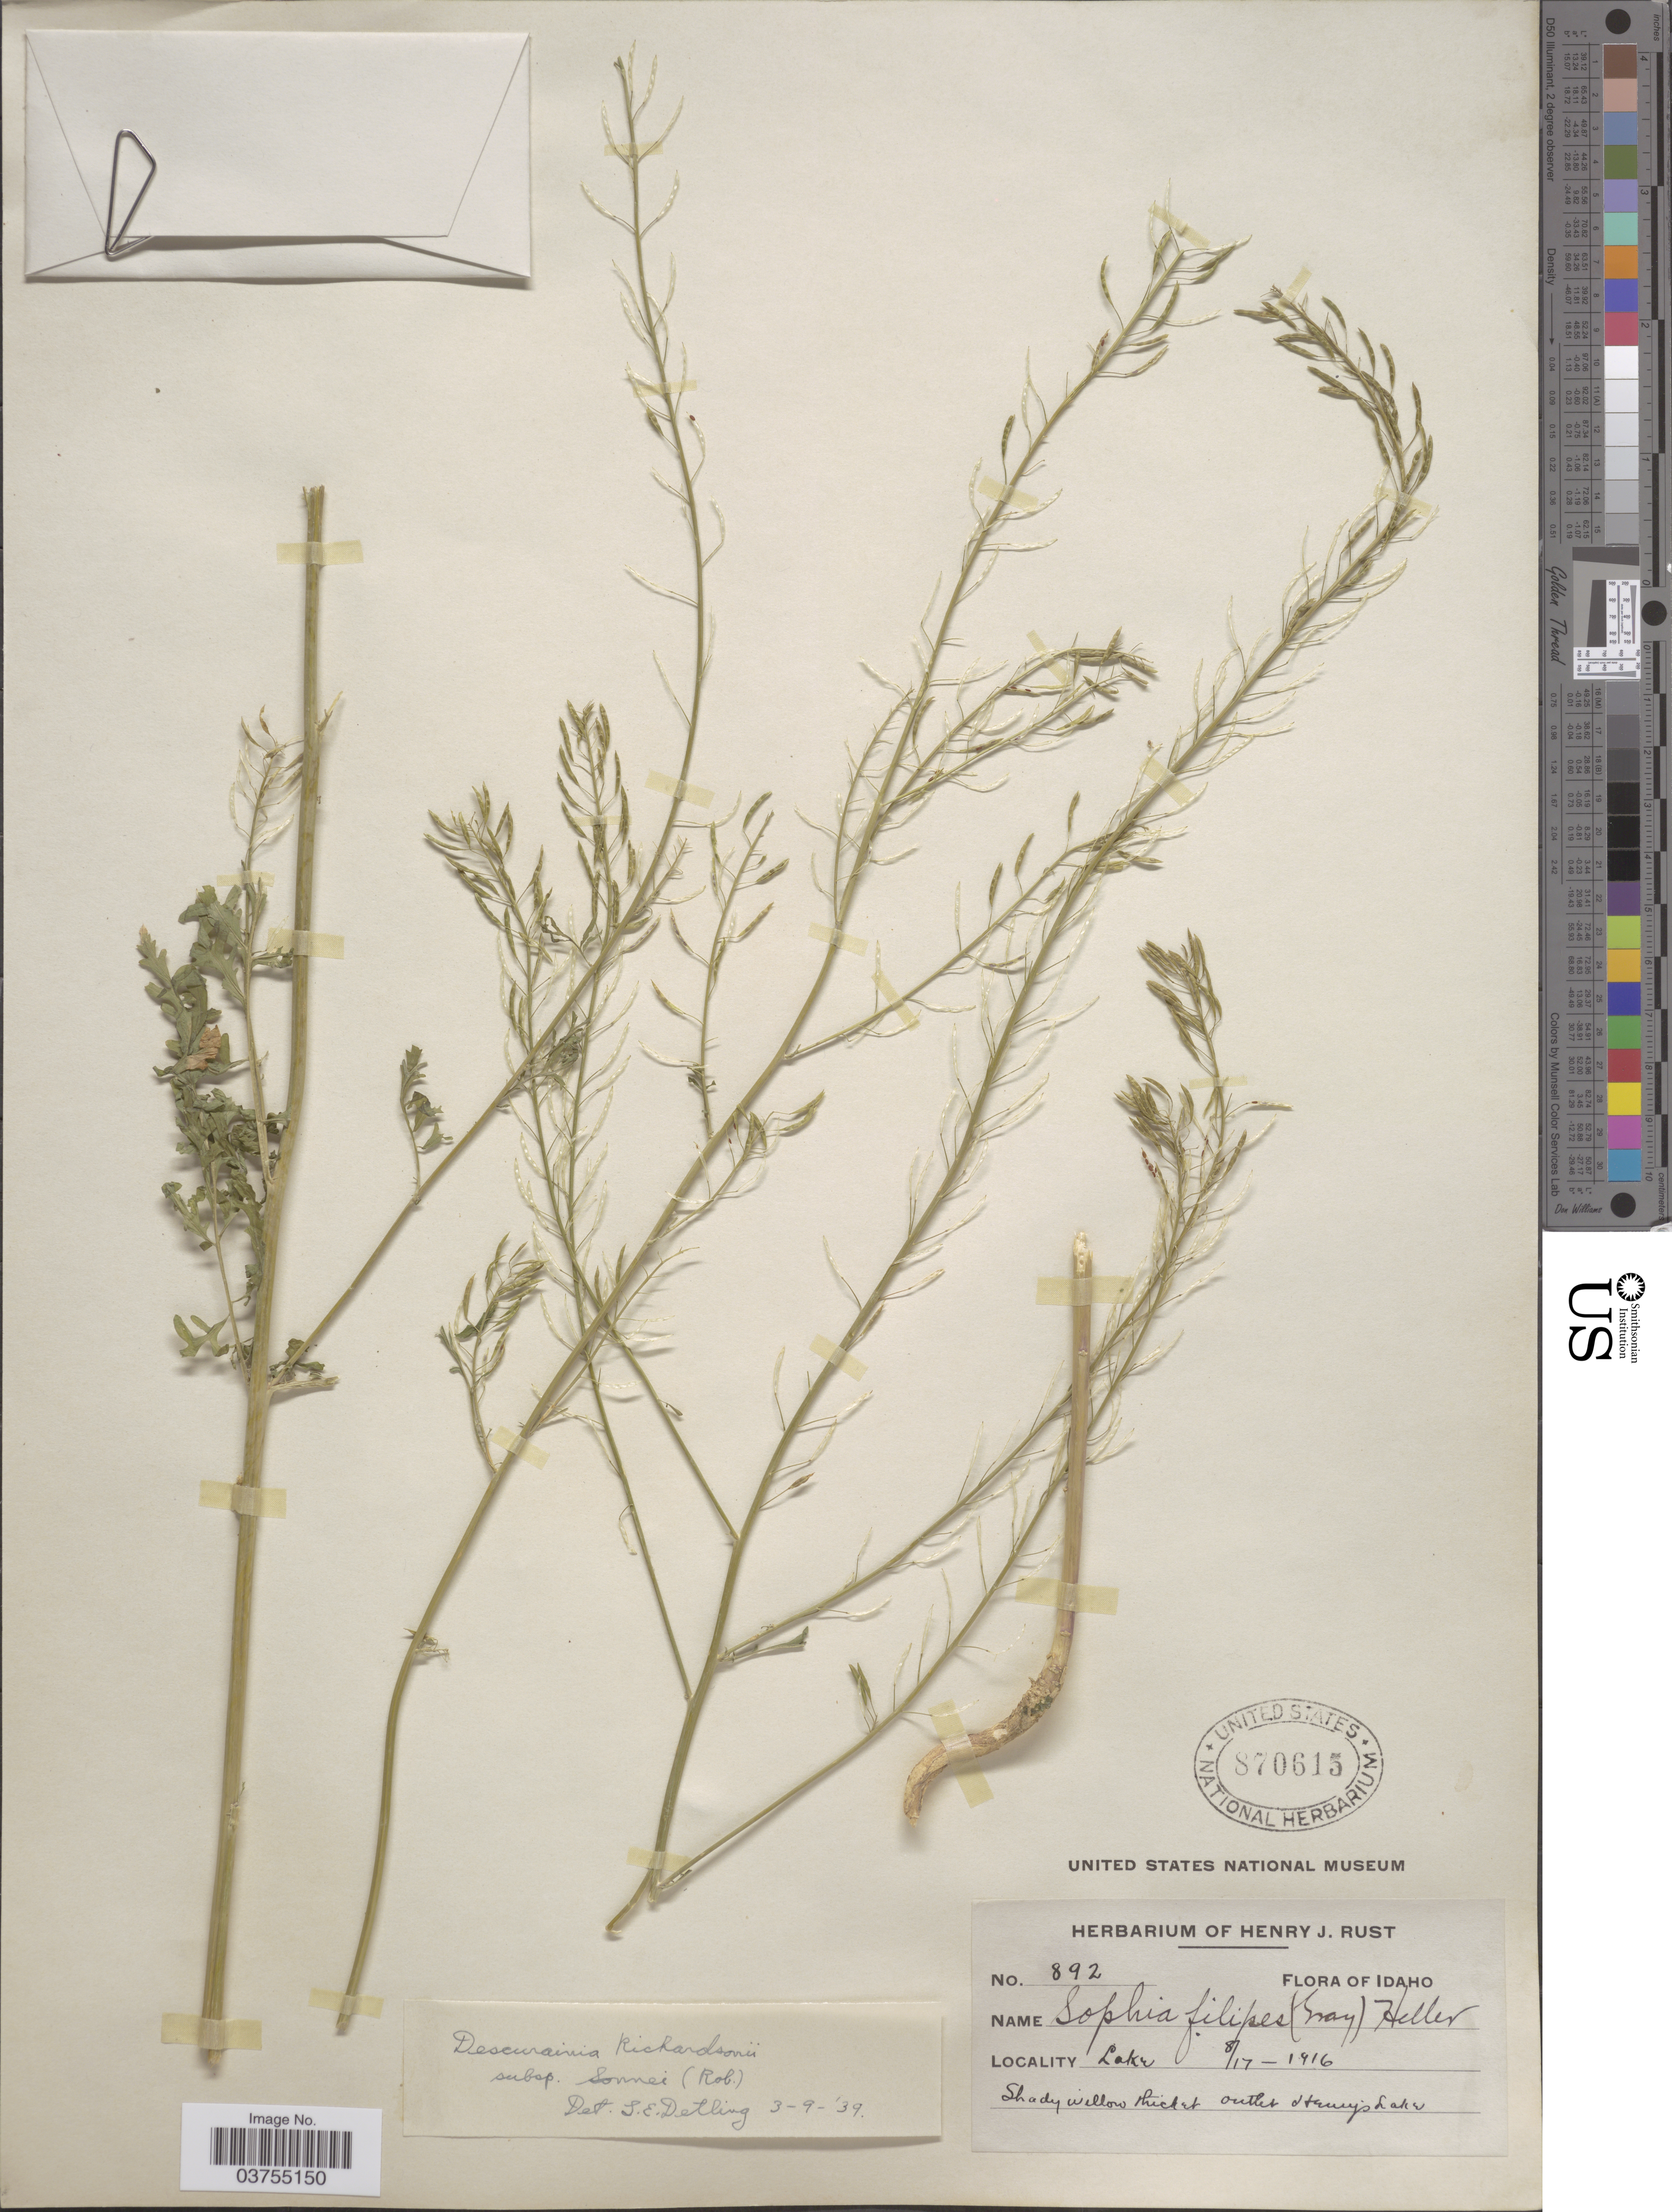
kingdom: Plantae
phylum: Tracheophyta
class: Magnoliopsida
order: Brassicales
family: Brassicaceae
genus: Descurainia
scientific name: Descurainia richardsonii subsp. incisa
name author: (Engelm. ex A. Gray) Detling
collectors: ex herb. Henry J. Rust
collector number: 892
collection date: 1916-08-17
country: United States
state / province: Idaho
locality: Lake. Shady willow thicket outlet Henry's Lake.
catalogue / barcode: US 870615